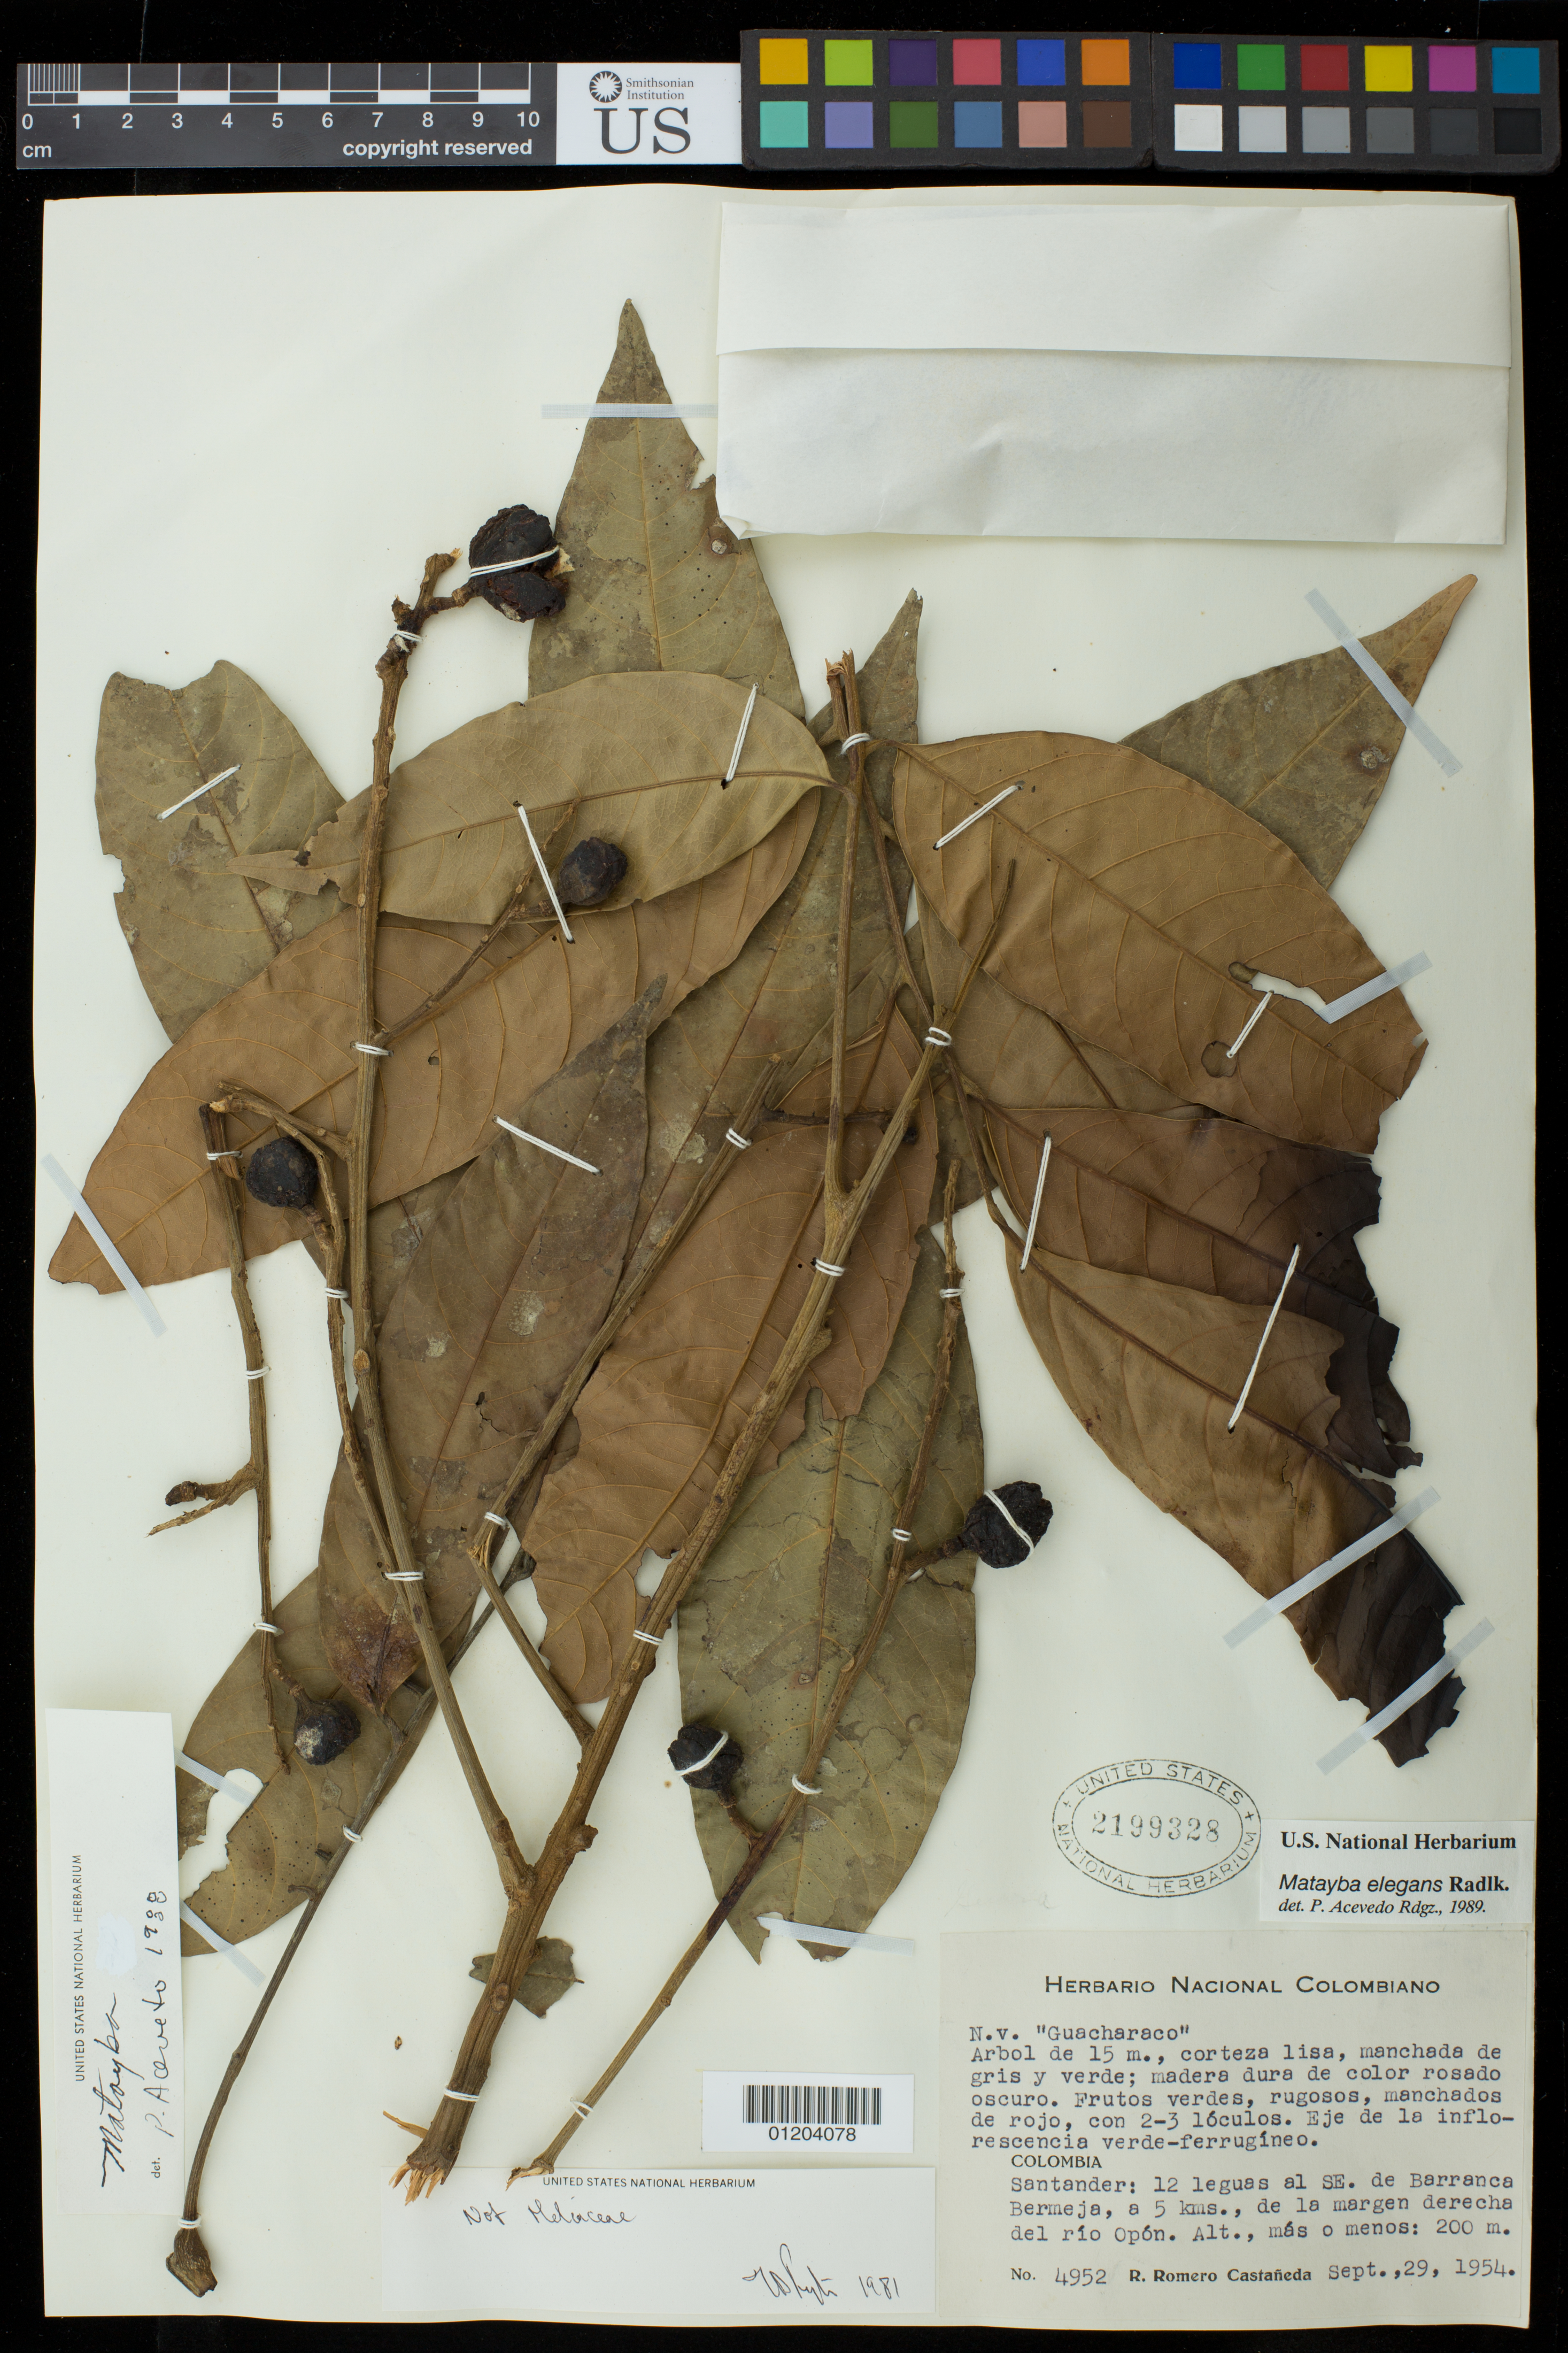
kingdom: Plantae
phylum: Tracheophyta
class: Magnoliopsida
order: Sapindales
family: Sapindaceae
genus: Matayba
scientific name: Matayba elegans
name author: Radlk.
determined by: Acevedo-Rodríguez, P., (BOT), Smithsonian Institution - National Museum of Natural History (UNITED STATES)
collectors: R. Romero Castañeda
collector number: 4952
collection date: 1954-09-29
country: Colombia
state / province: Santander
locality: Barranca Bermeja, 12 leguas al SE; a 5 km de la margen derecha del río Opón.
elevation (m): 200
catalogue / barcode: US 2199328